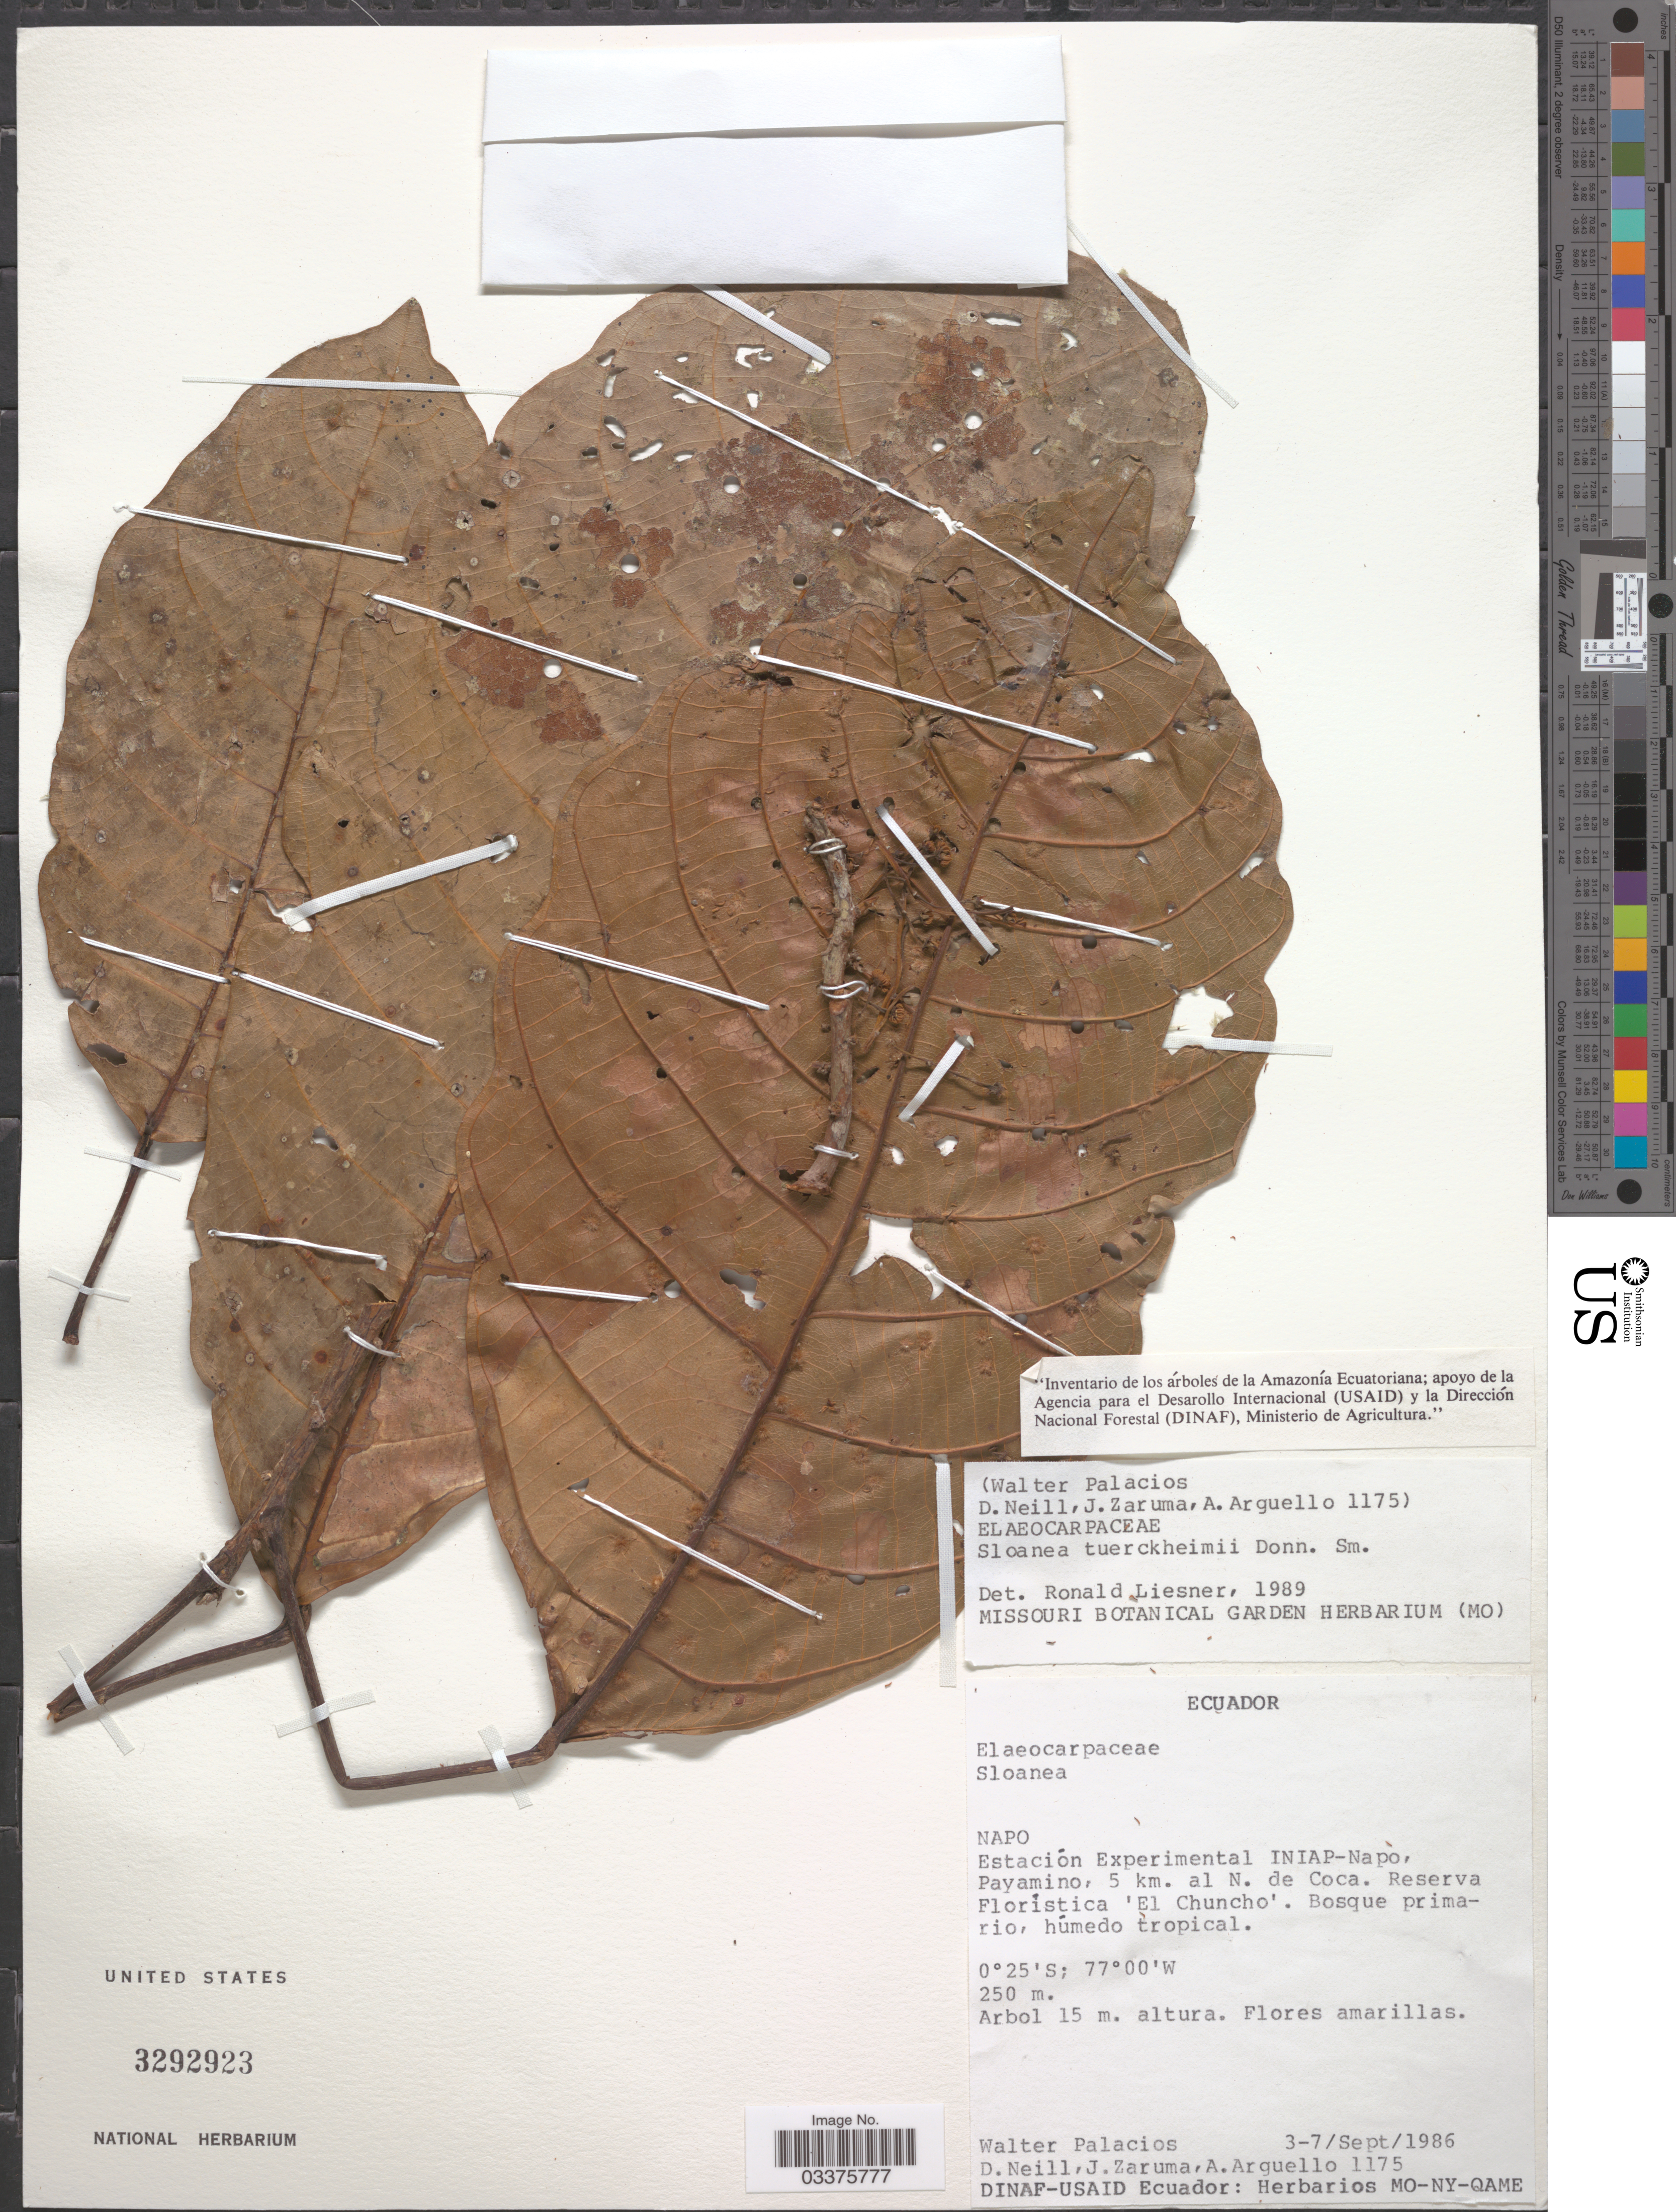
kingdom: Plantae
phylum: Tracheophyta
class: Magnoliopsida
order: Oxalidales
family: Elaeocarpaceae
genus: Sloanea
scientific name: Sloanea tuerckheimii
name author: Donn. Sm.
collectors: W. Palacios, D. Neill, J. Zaruma & A. Arguello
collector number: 1175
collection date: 1986-09-03/1986-09-07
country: Ecuador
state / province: Napo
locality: Estación Experimental INIAP-Napo, Payamino, 5 km. al N. de Coca. Reserva Florística 'El Chuncho'.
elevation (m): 250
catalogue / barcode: US 3292923